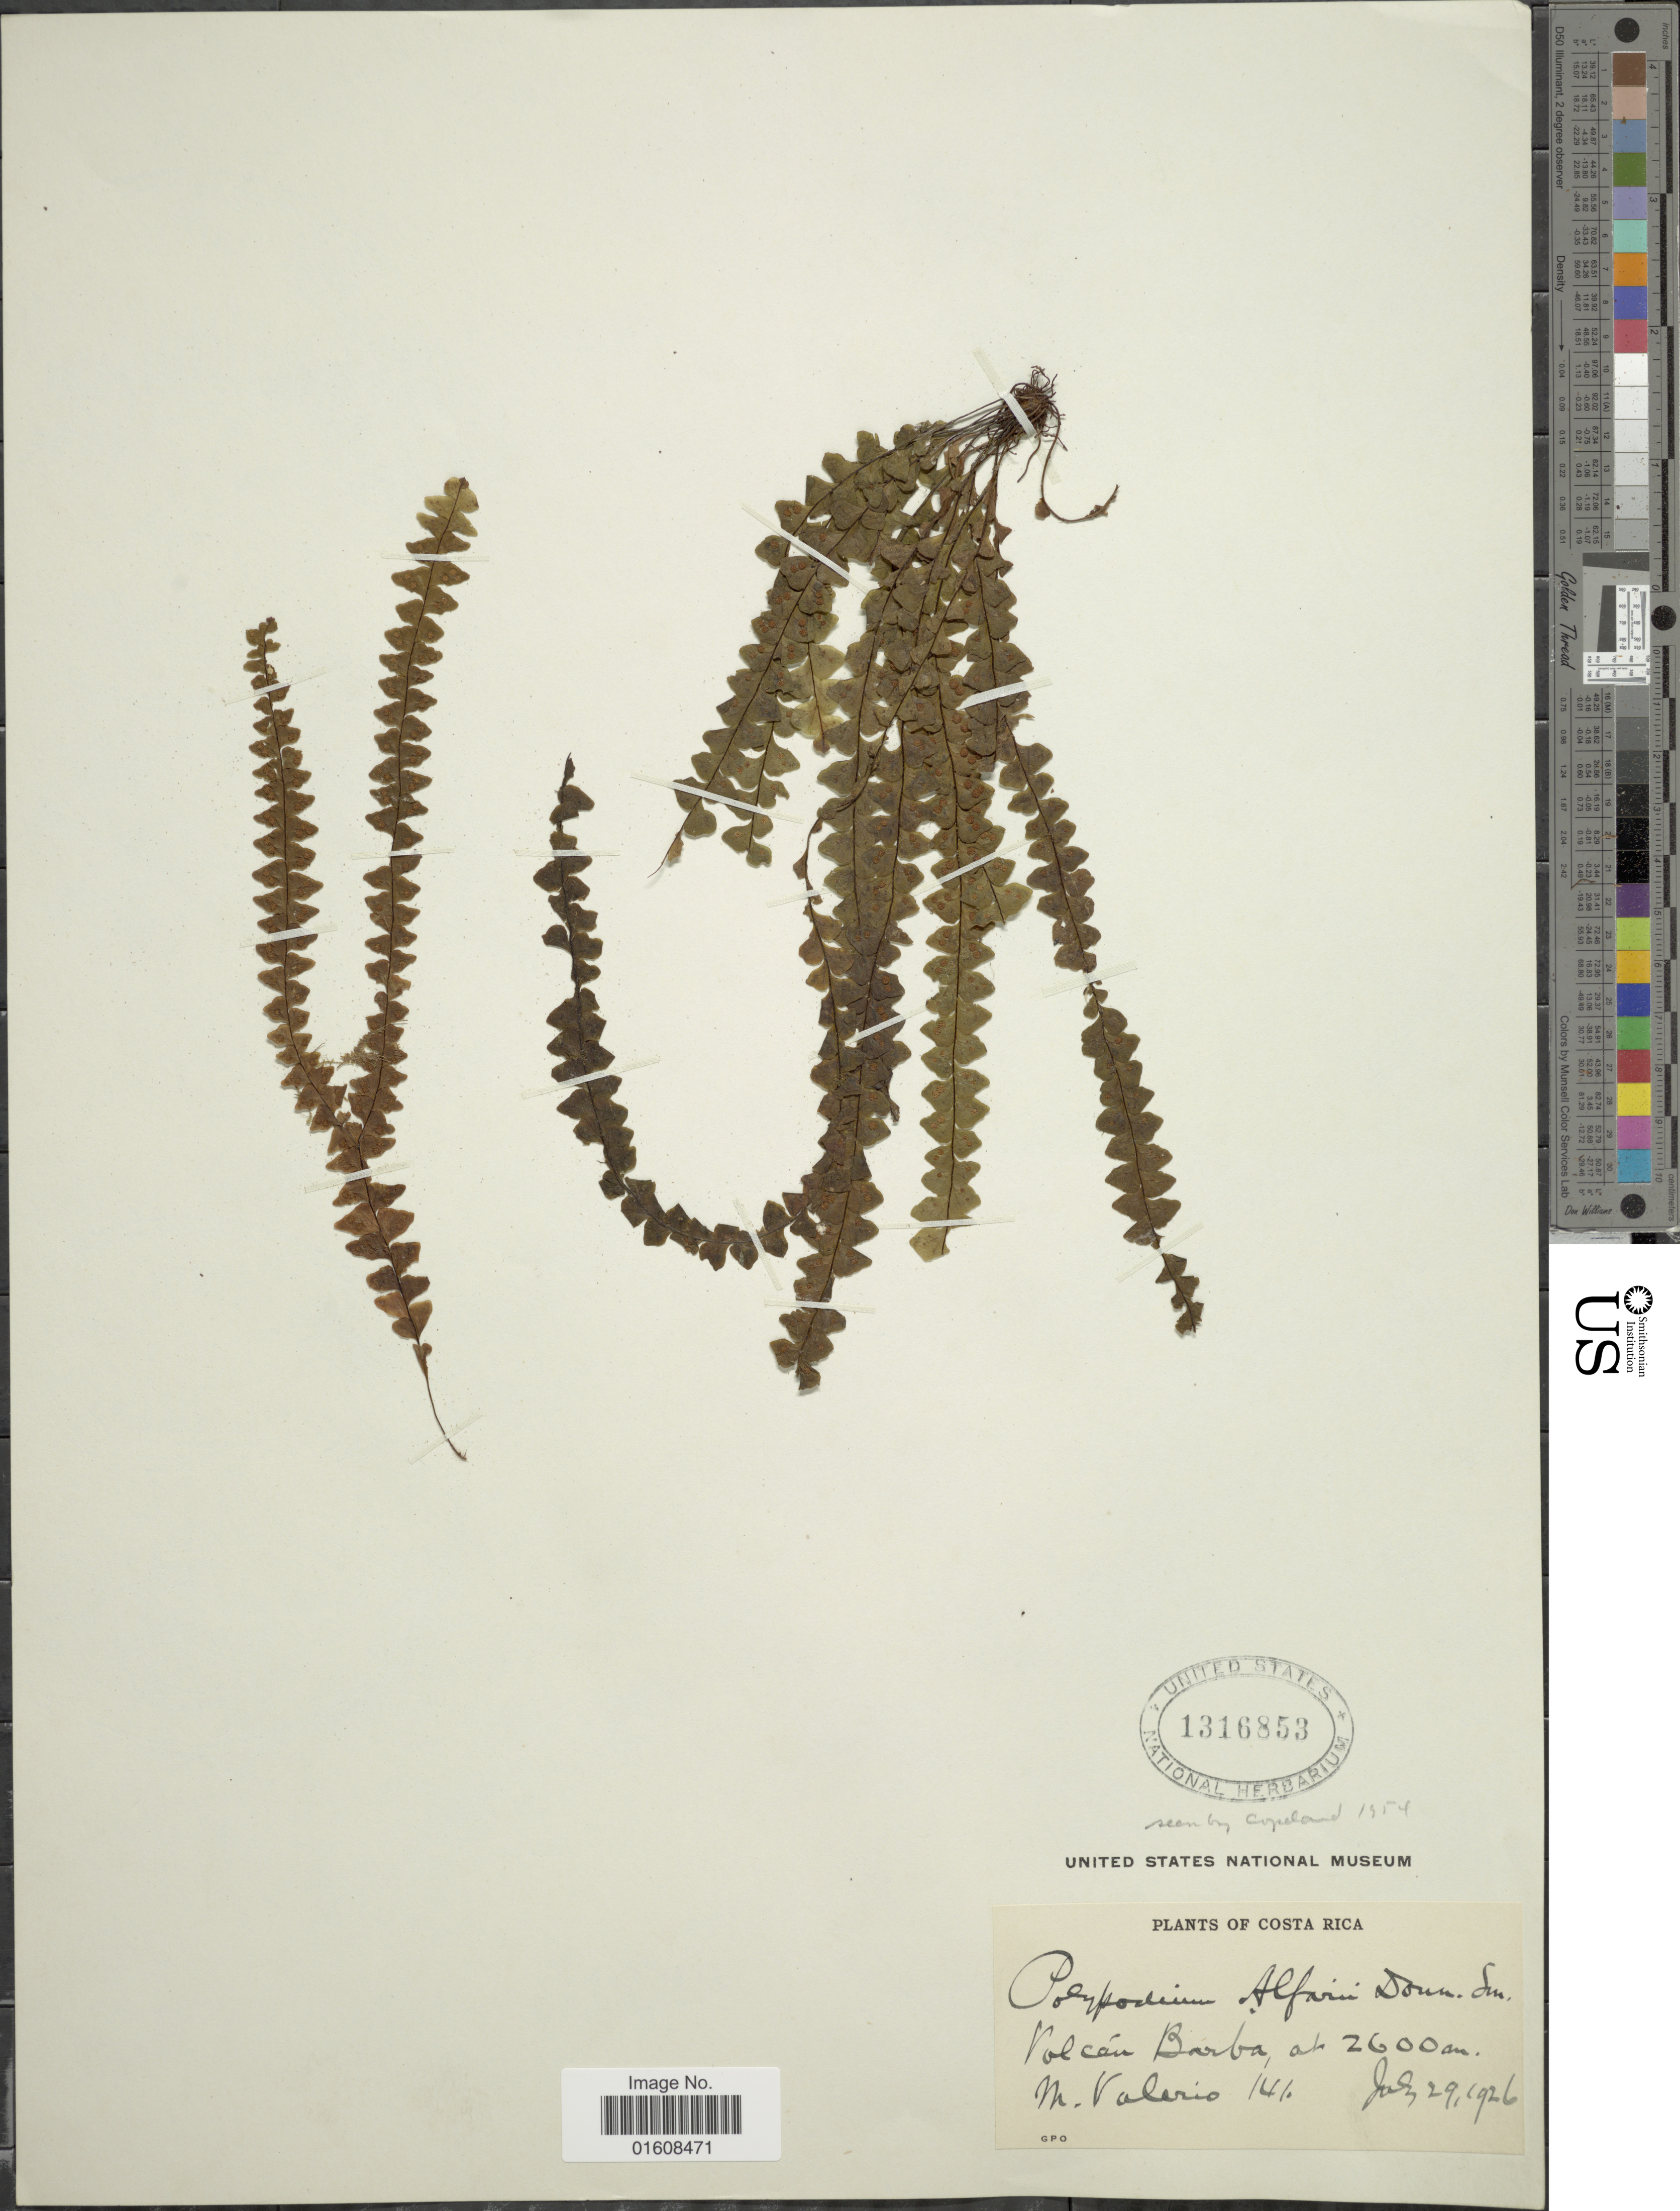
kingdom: Plantae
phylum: Tracheophyta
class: Polypodiopsida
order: Polypodiales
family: Polypodiaceae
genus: Alansmia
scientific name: Alansmia alfaroi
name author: (Donn. Sm.) Moguel & M. Kessler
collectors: M. Valerio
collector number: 141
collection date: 1926-07-29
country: Costa Rica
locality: Volcán Barba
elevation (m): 2600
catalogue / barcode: US 1316853